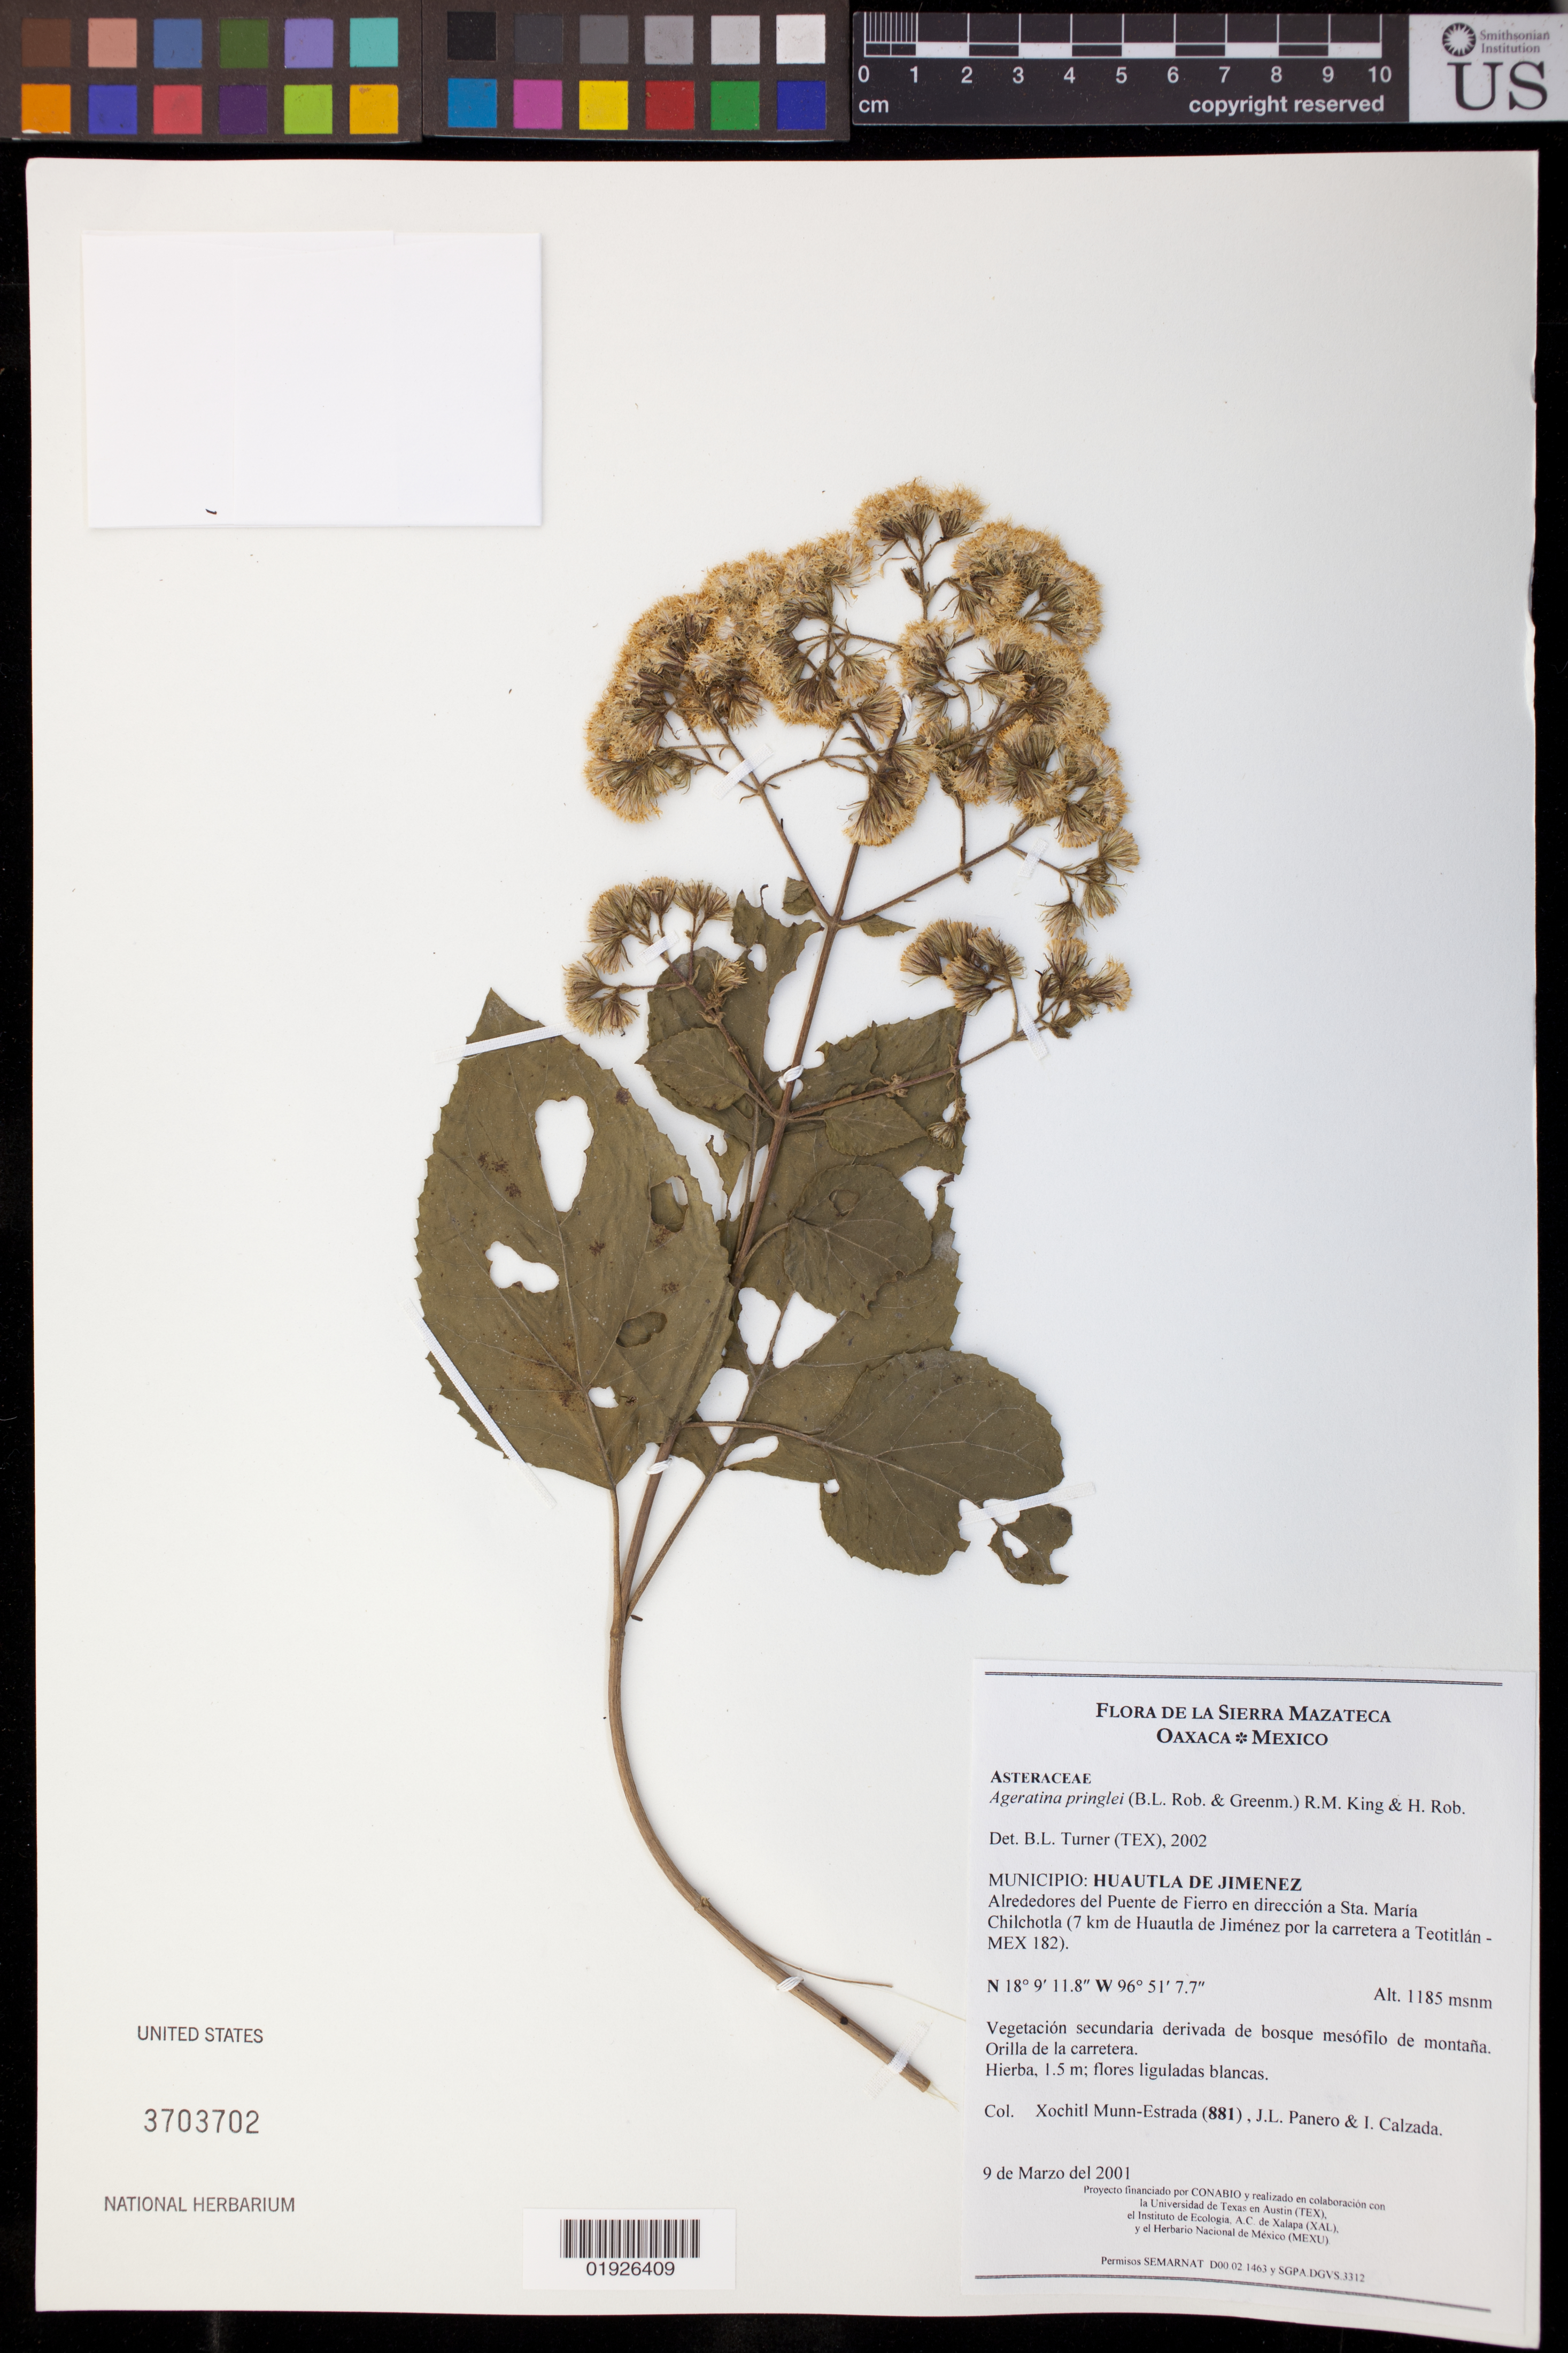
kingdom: Plantae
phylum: Tracheophyta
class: Magnoliopsida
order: Asterales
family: Asteraceae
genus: Ageratina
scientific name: Ageratina pringlei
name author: (B.L. Rob. & Greenm.) R.M. King & H. Rob.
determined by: Turner, B. L.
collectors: X. Munn-Estrada, J. L. Panero & I. Calzada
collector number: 881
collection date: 2001-03-09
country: Mexico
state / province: Oaxaca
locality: Municipio: Huautla de Jimenez, Alrededores del Puente de Fierro en direccion a Sta. Maria Chilchotla (7 km de Huautla de Jimenez por la carretera a Teotitlan-Mex 182).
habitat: Vegetacion secundaria derivada de bosque mesofilo de montana. Orilla de la carretera.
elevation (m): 1185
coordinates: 18 9 11.8 N, 96 51 7.7 W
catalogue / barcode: US 3703702